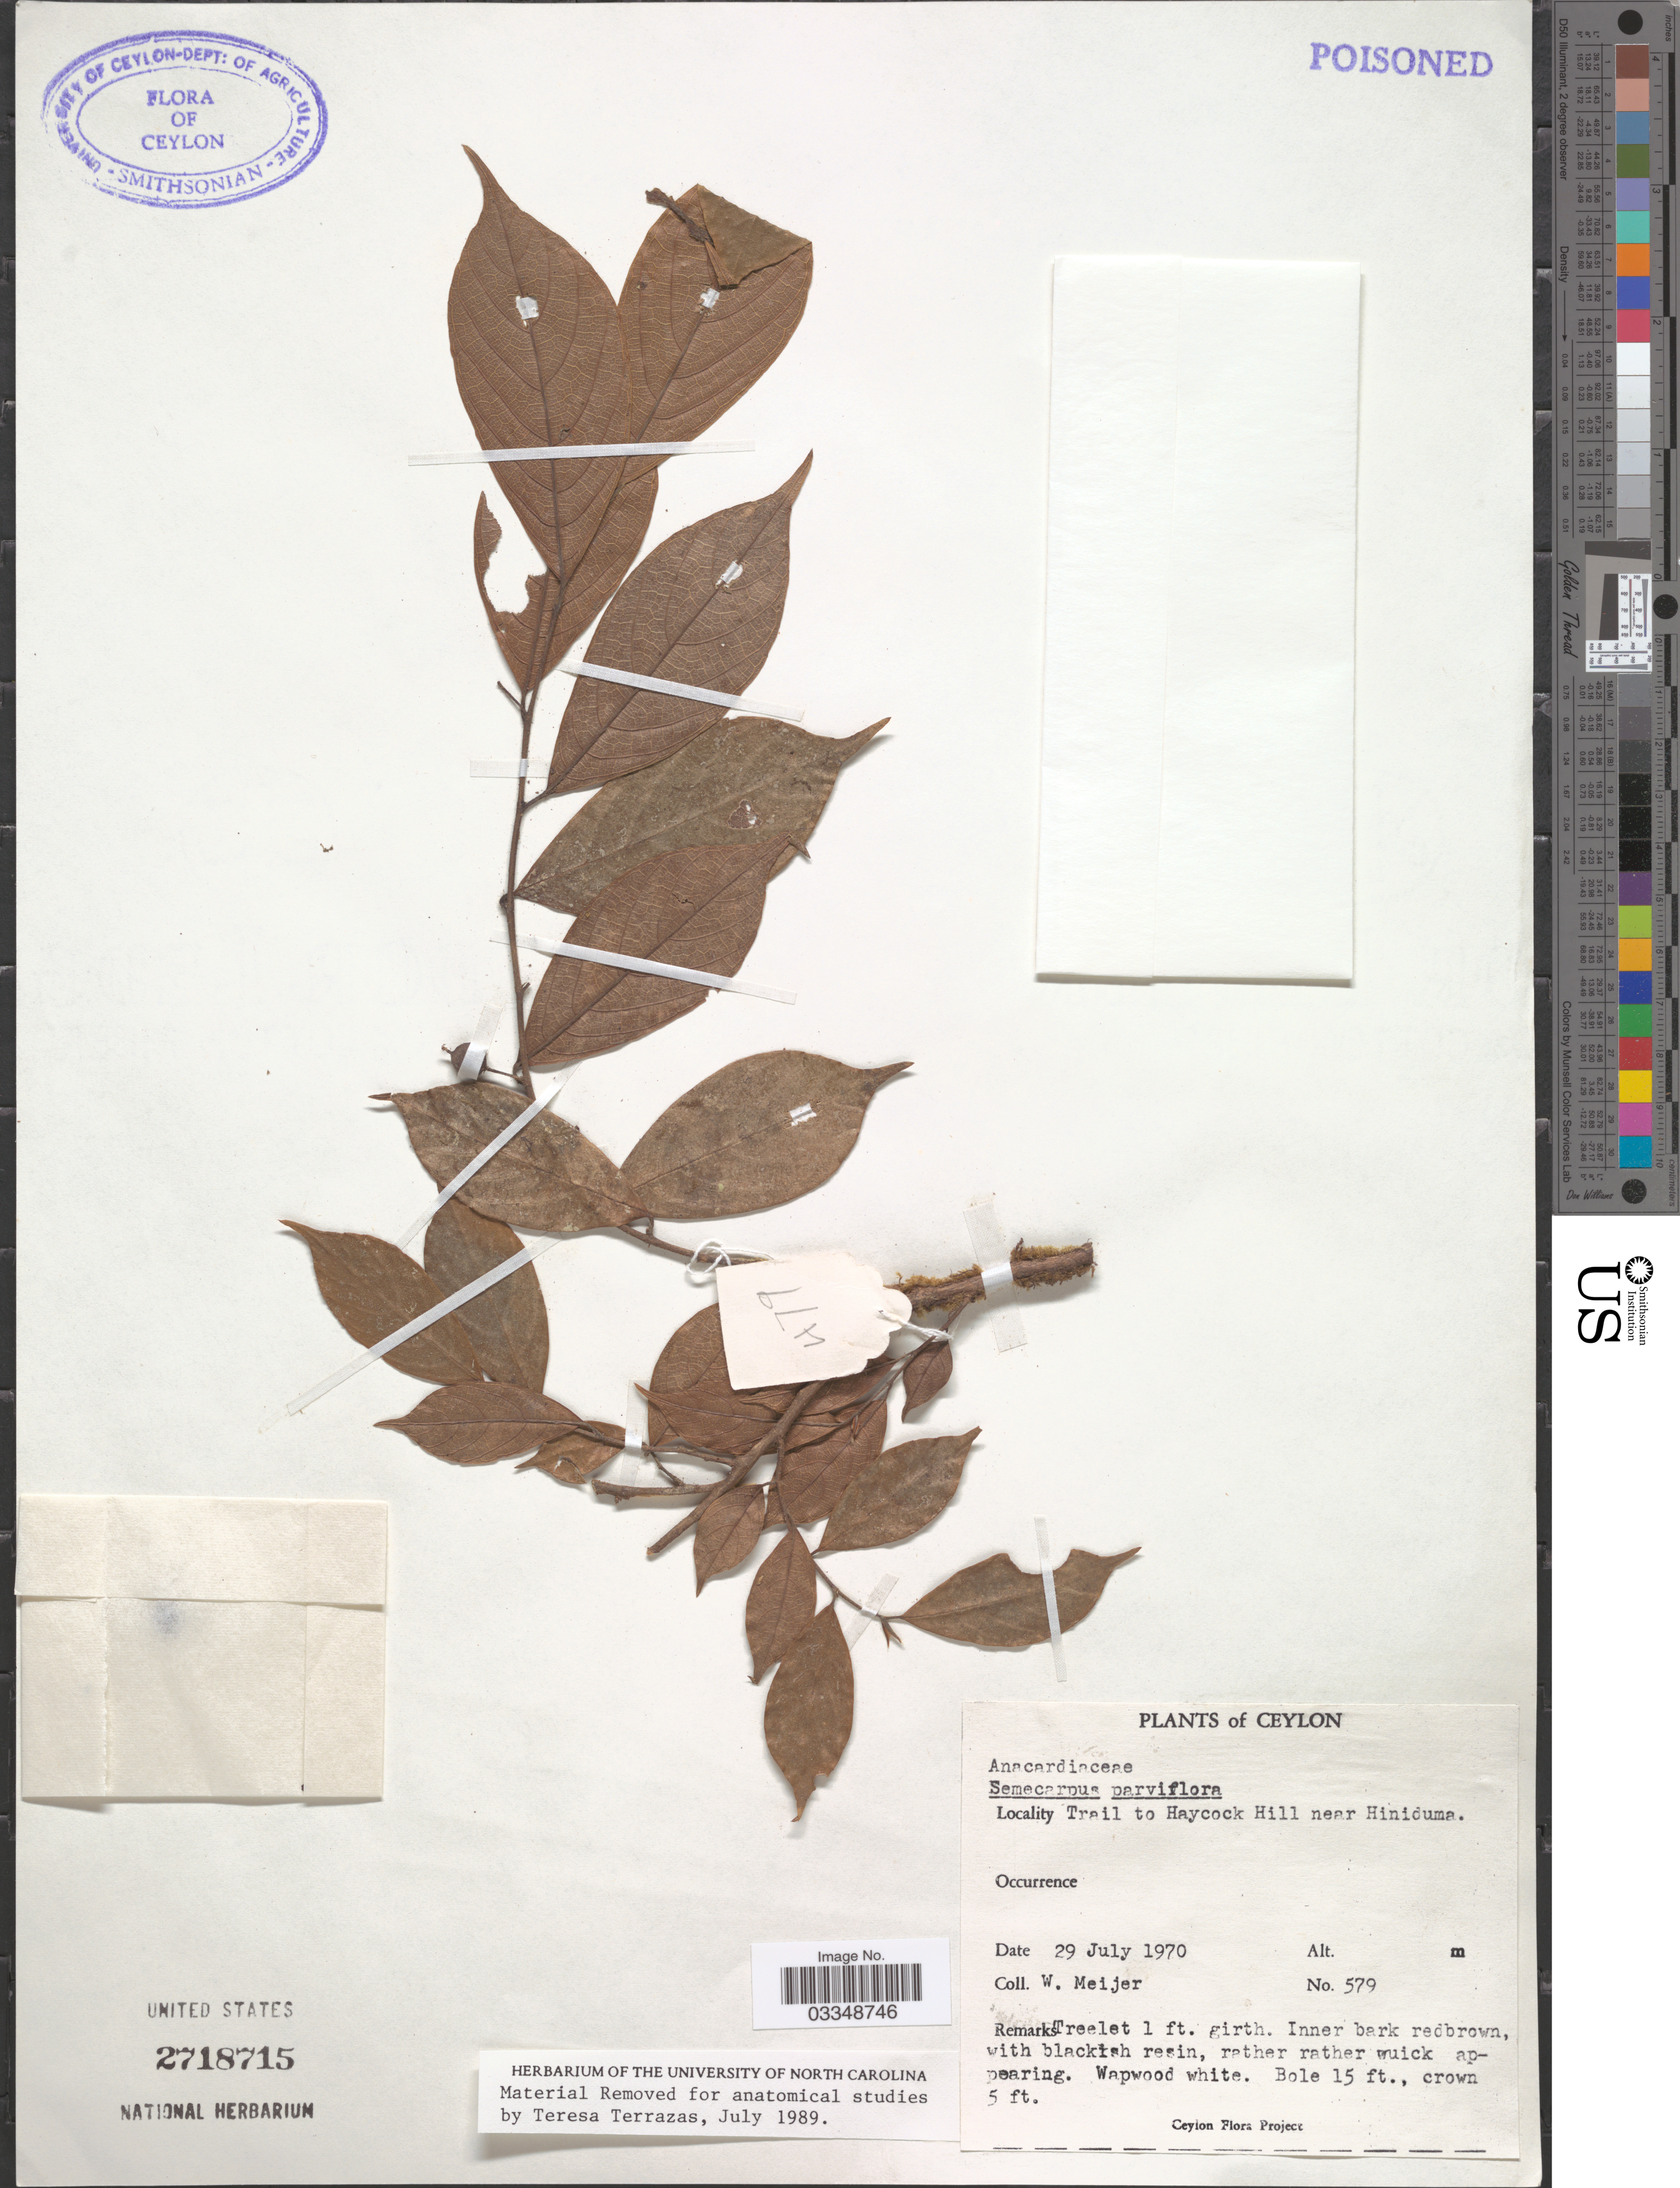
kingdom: Plantae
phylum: Tracheophyta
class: Magnoliopsida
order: Sapindales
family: Anacardiaceae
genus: Semecarpus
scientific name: Semecarpus parvifolius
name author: Thwaites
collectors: W. Meijer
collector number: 579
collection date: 1970-07-29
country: Sri Lanka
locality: Ceylon. Trail to Haycock Hill near Hiniduma.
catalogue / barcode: US 2718715